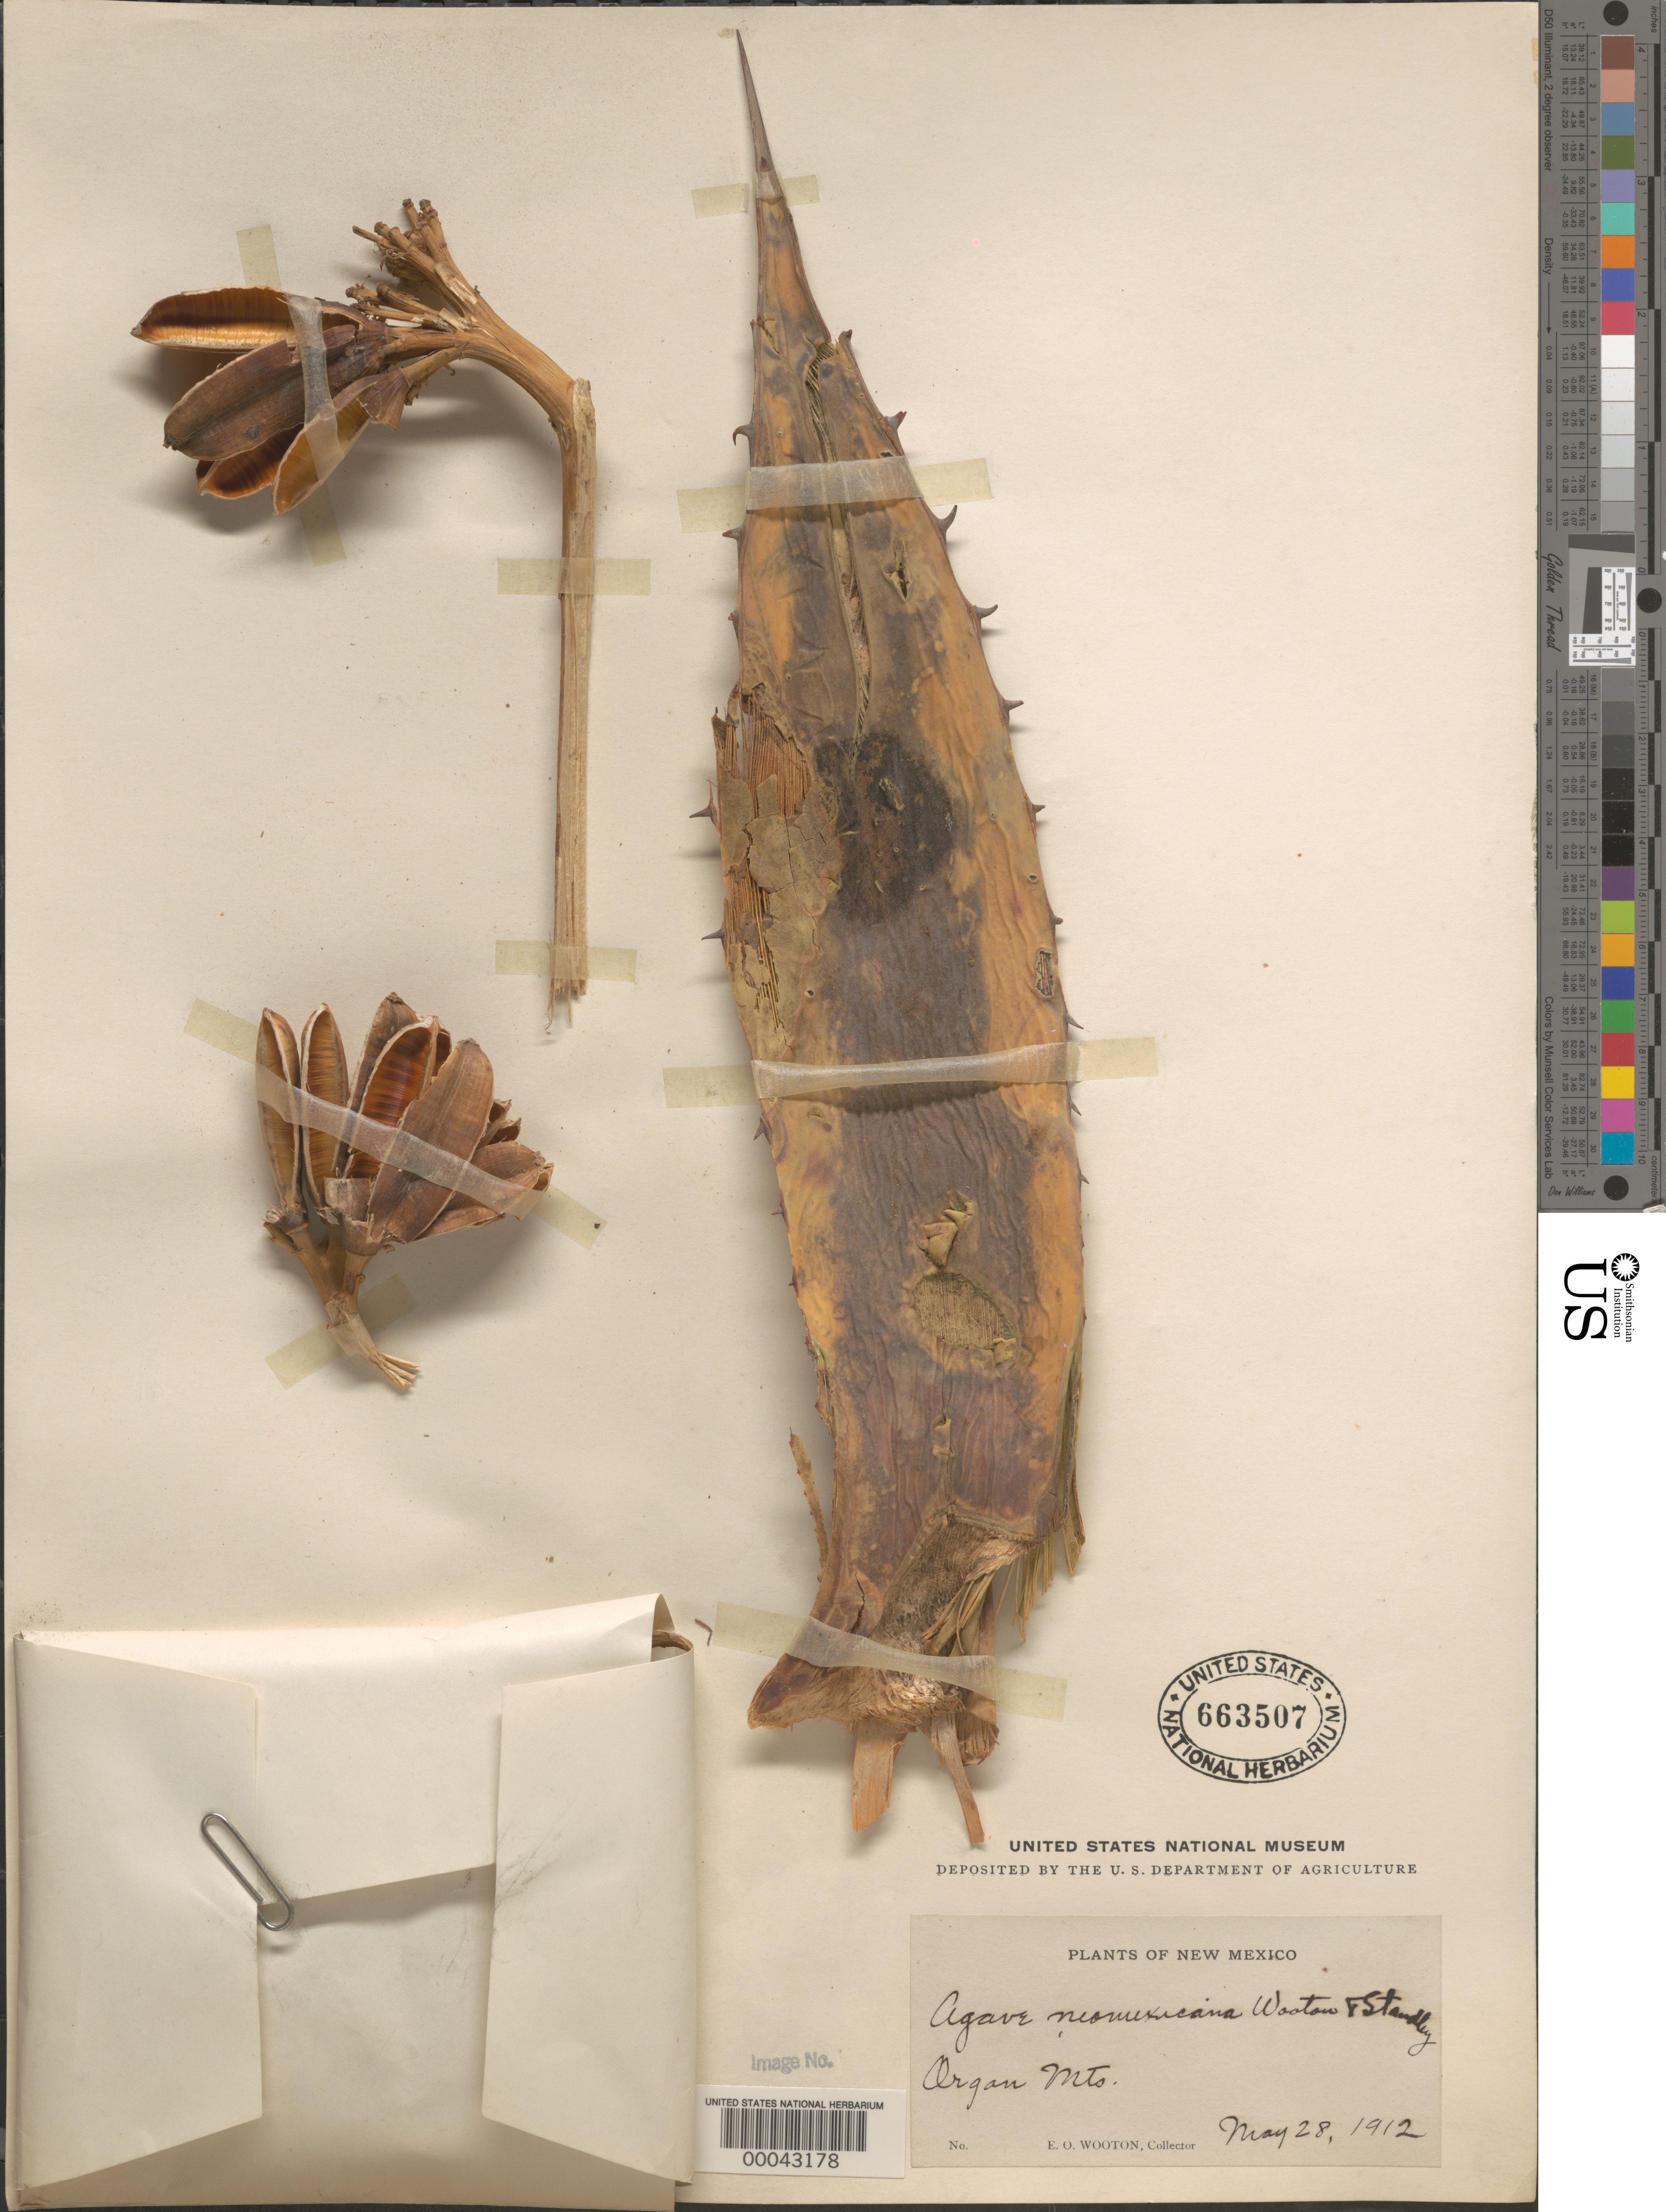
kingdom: Plantae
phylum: Tracheophyta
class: Liliopsida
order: Asparagales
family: Asparagaceae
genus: Agave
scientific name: Agave neomexicana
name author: Wooton & Standl.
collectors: E. O. Wooton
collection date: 1912-05-28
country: United States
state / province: New Mexico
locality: Organ Mts.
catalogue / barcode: US 663507